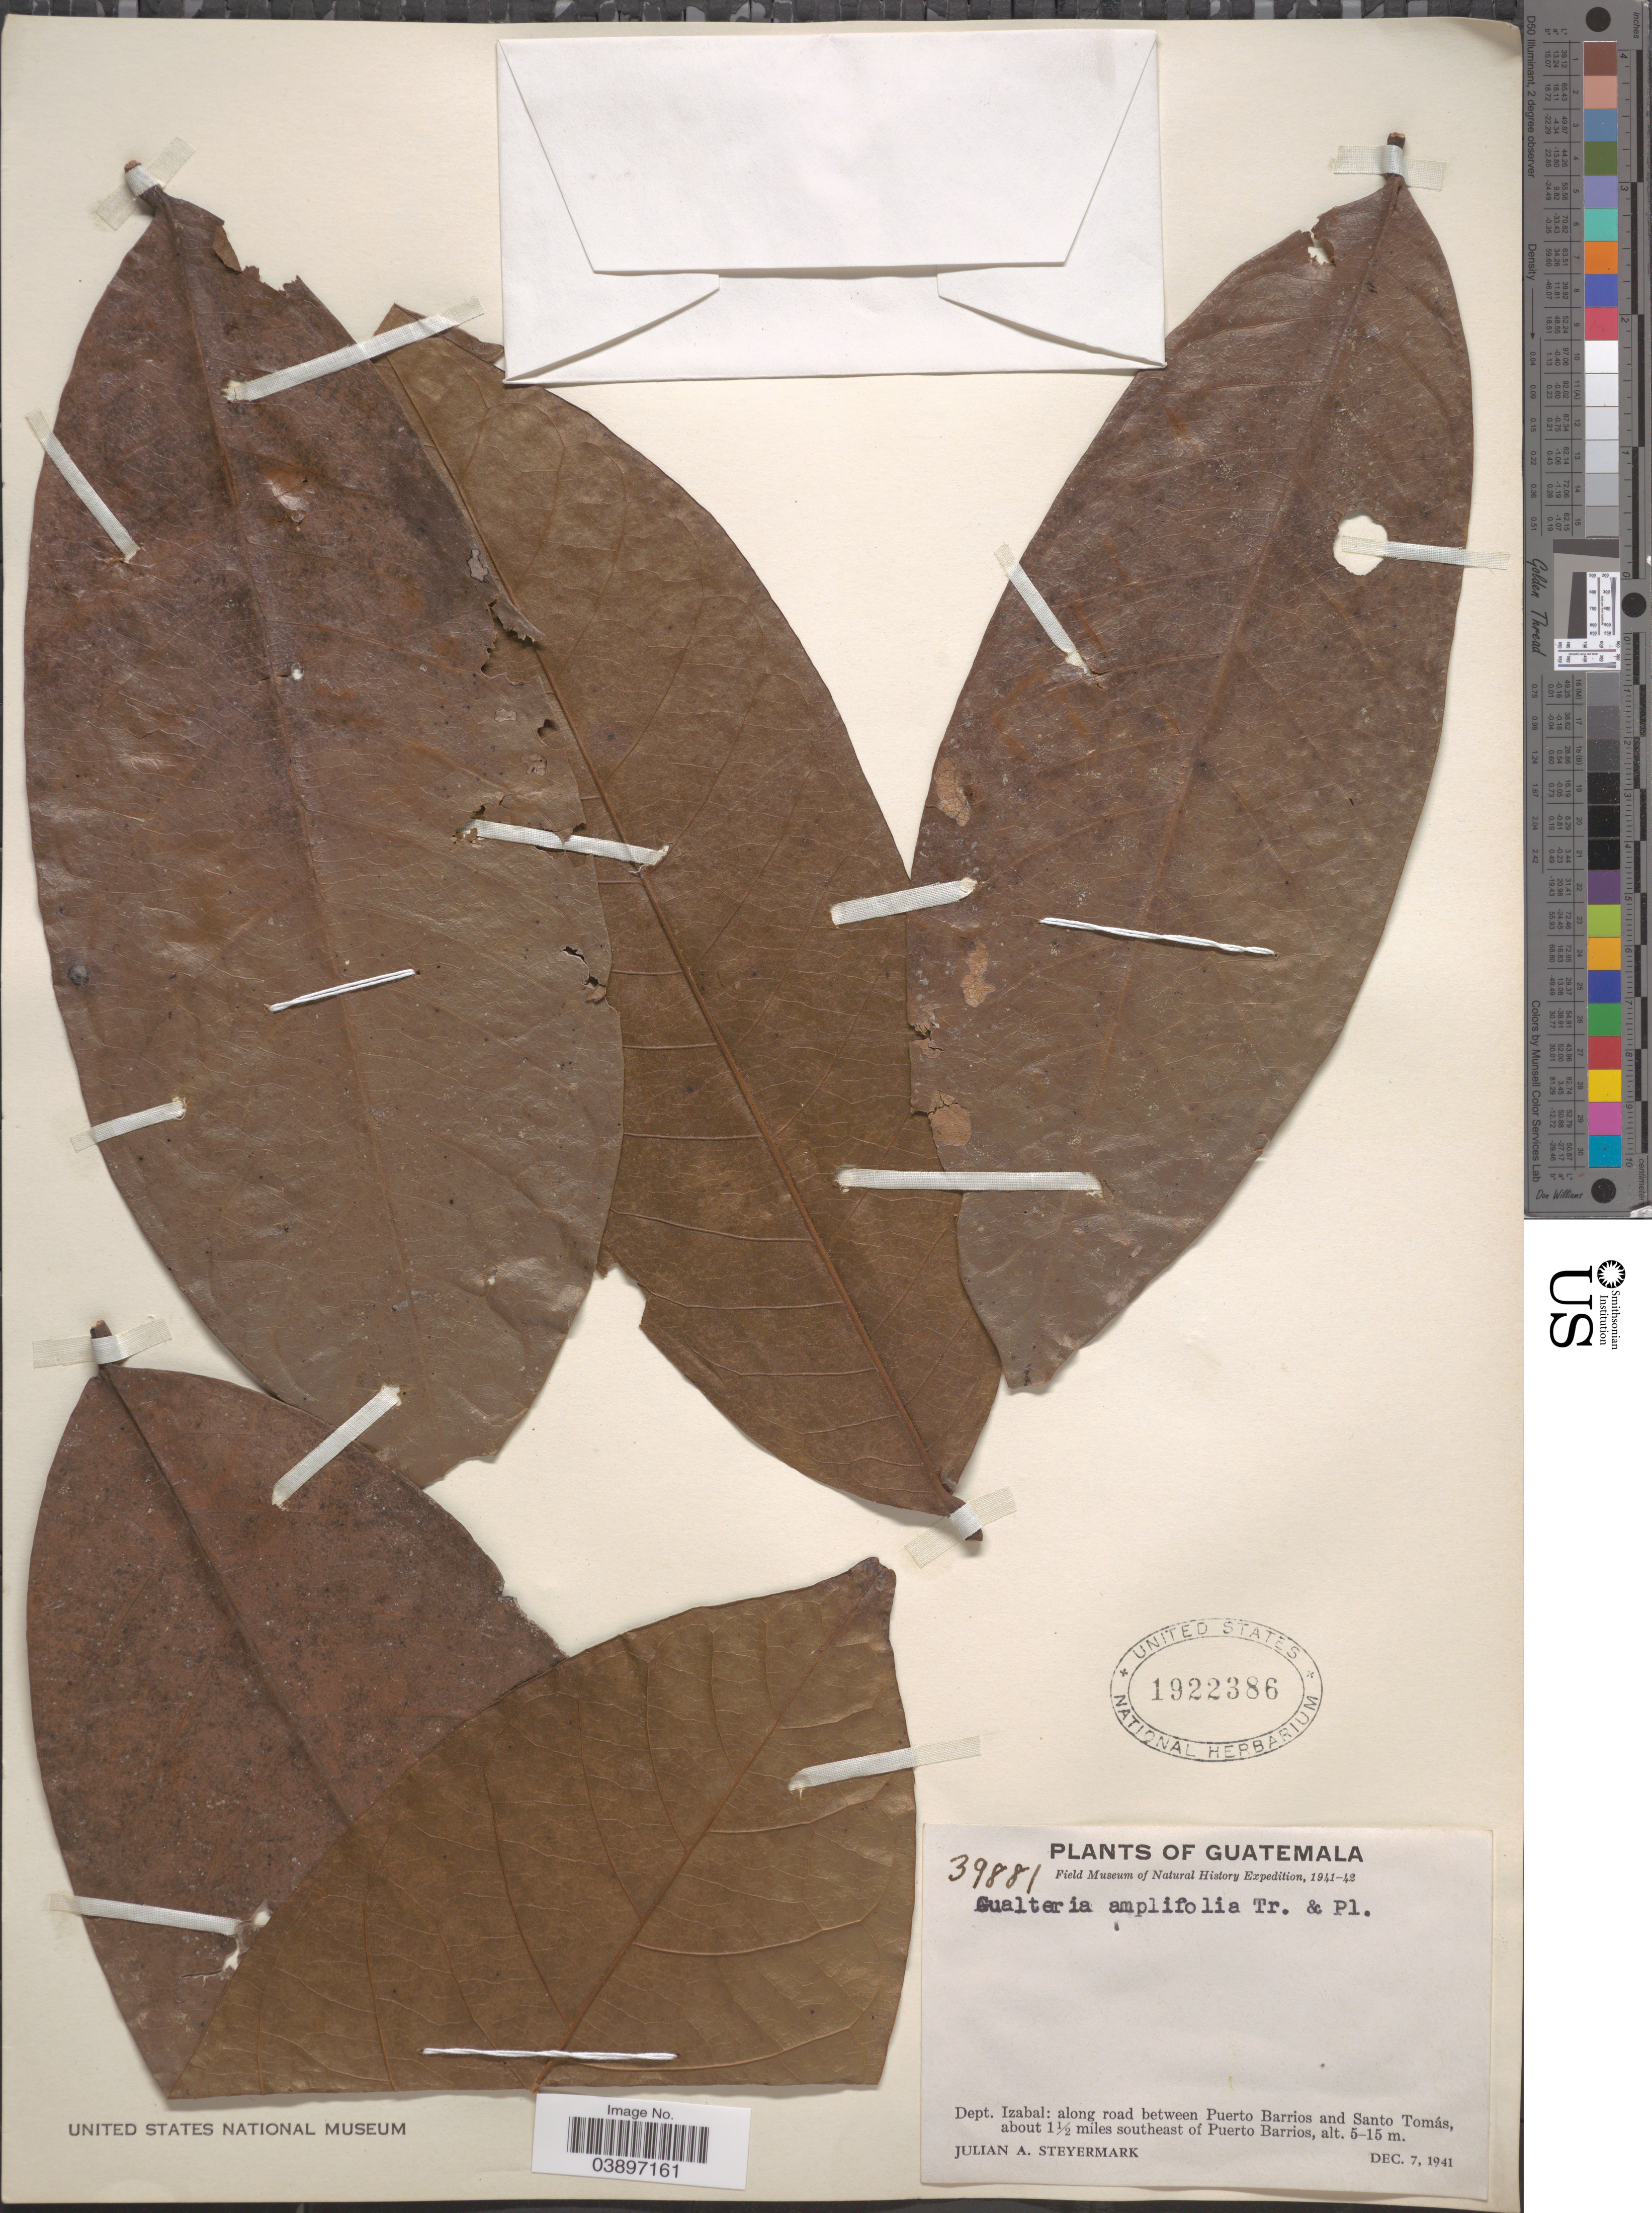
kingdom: Plantae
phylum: Tracheophyta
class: Magnoliopsida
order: Magnoliales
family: Annonaceae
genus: Guatteria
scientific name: Guatteria amplifolia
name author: Triana & Planch.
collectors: J. Steyermark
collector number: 39881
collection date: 1941-12-07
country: Guatemala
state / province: Izabal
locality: Dept. Izabal: along road between Puerto Barrios and Santo Tomás, about 1½ miles southeast of Puerto Barrios.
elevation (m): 5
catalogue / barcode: US 1922386